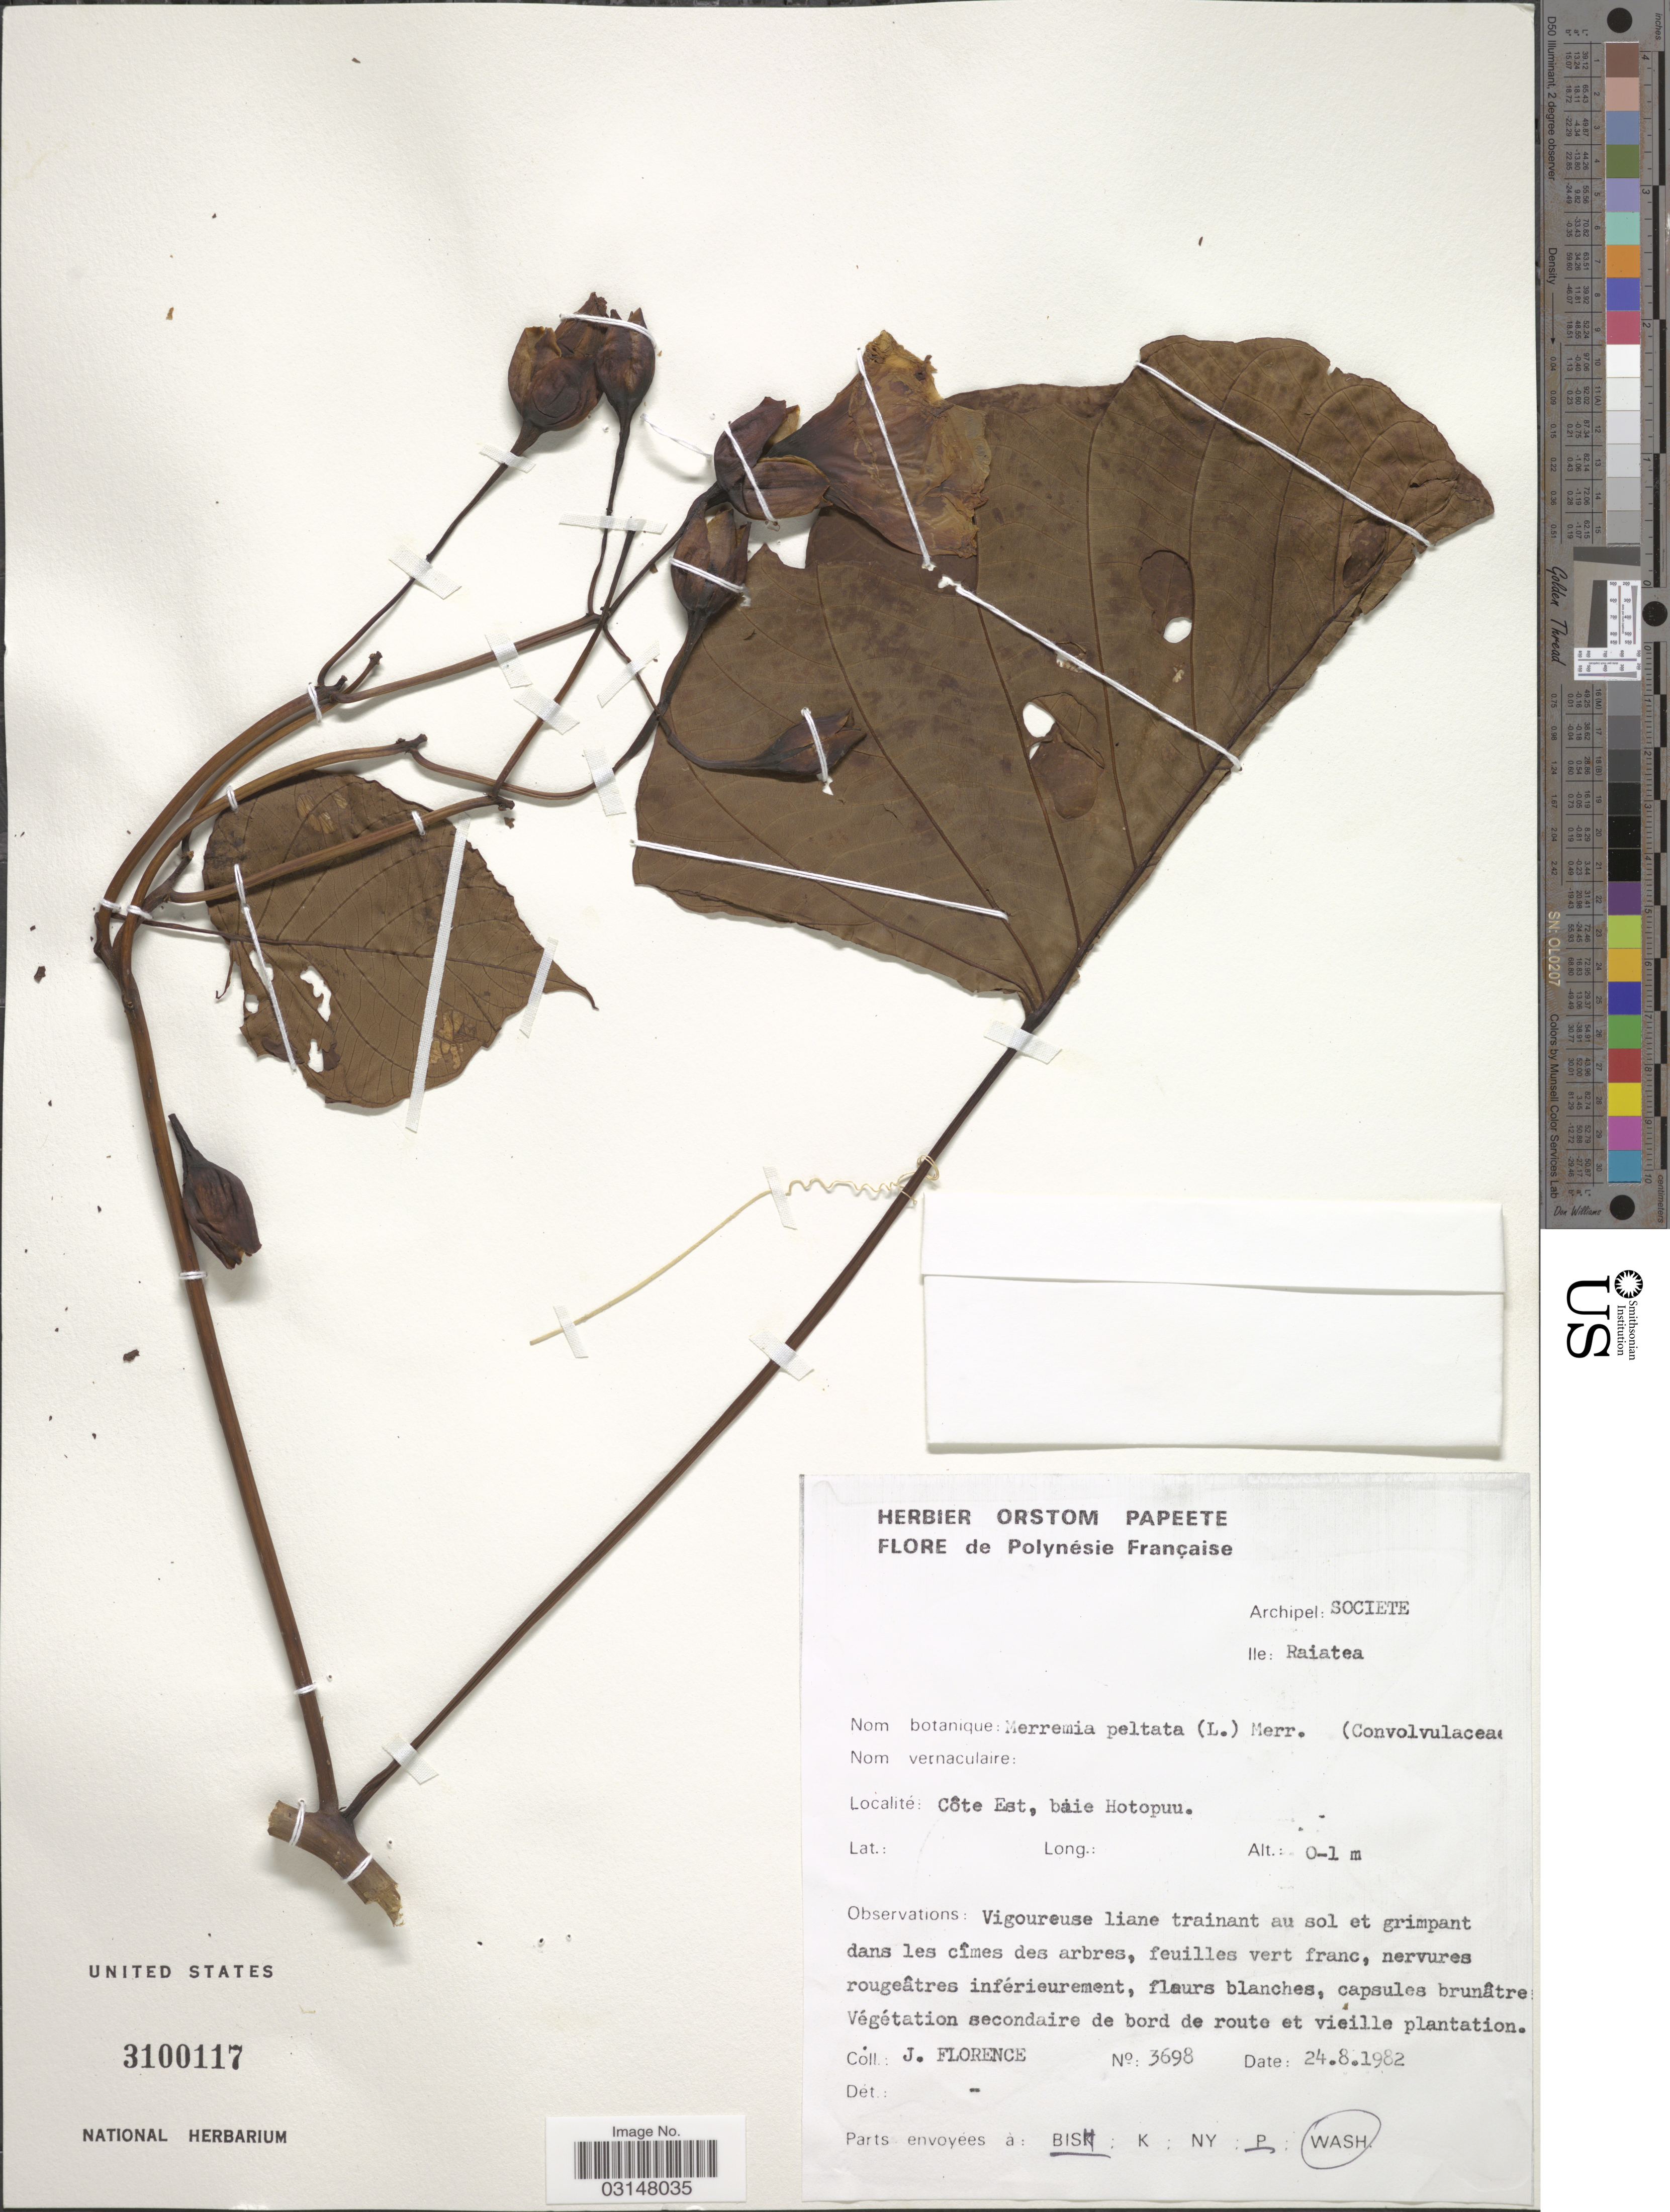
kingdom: Plantae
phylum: Tracheophyta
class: Magnoliopsida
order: Solanales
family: Convolvulaceae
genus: Decalobanthus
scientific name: Decalobanthus peltatus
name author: (L.) A. R. Simões & Staples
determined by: Wagner, W. L., (BOT), Smithsonian Institution - National Museum of Natural History (UNITED STATES)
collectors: J. Florence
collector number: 3698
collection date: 1982-08-24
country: French Polynesia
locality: Polynésie Française. Archipel: Societe. Ile: Raiatea. Côte Est, baie Hotopuu.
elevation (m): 0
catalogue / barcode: US 3100117